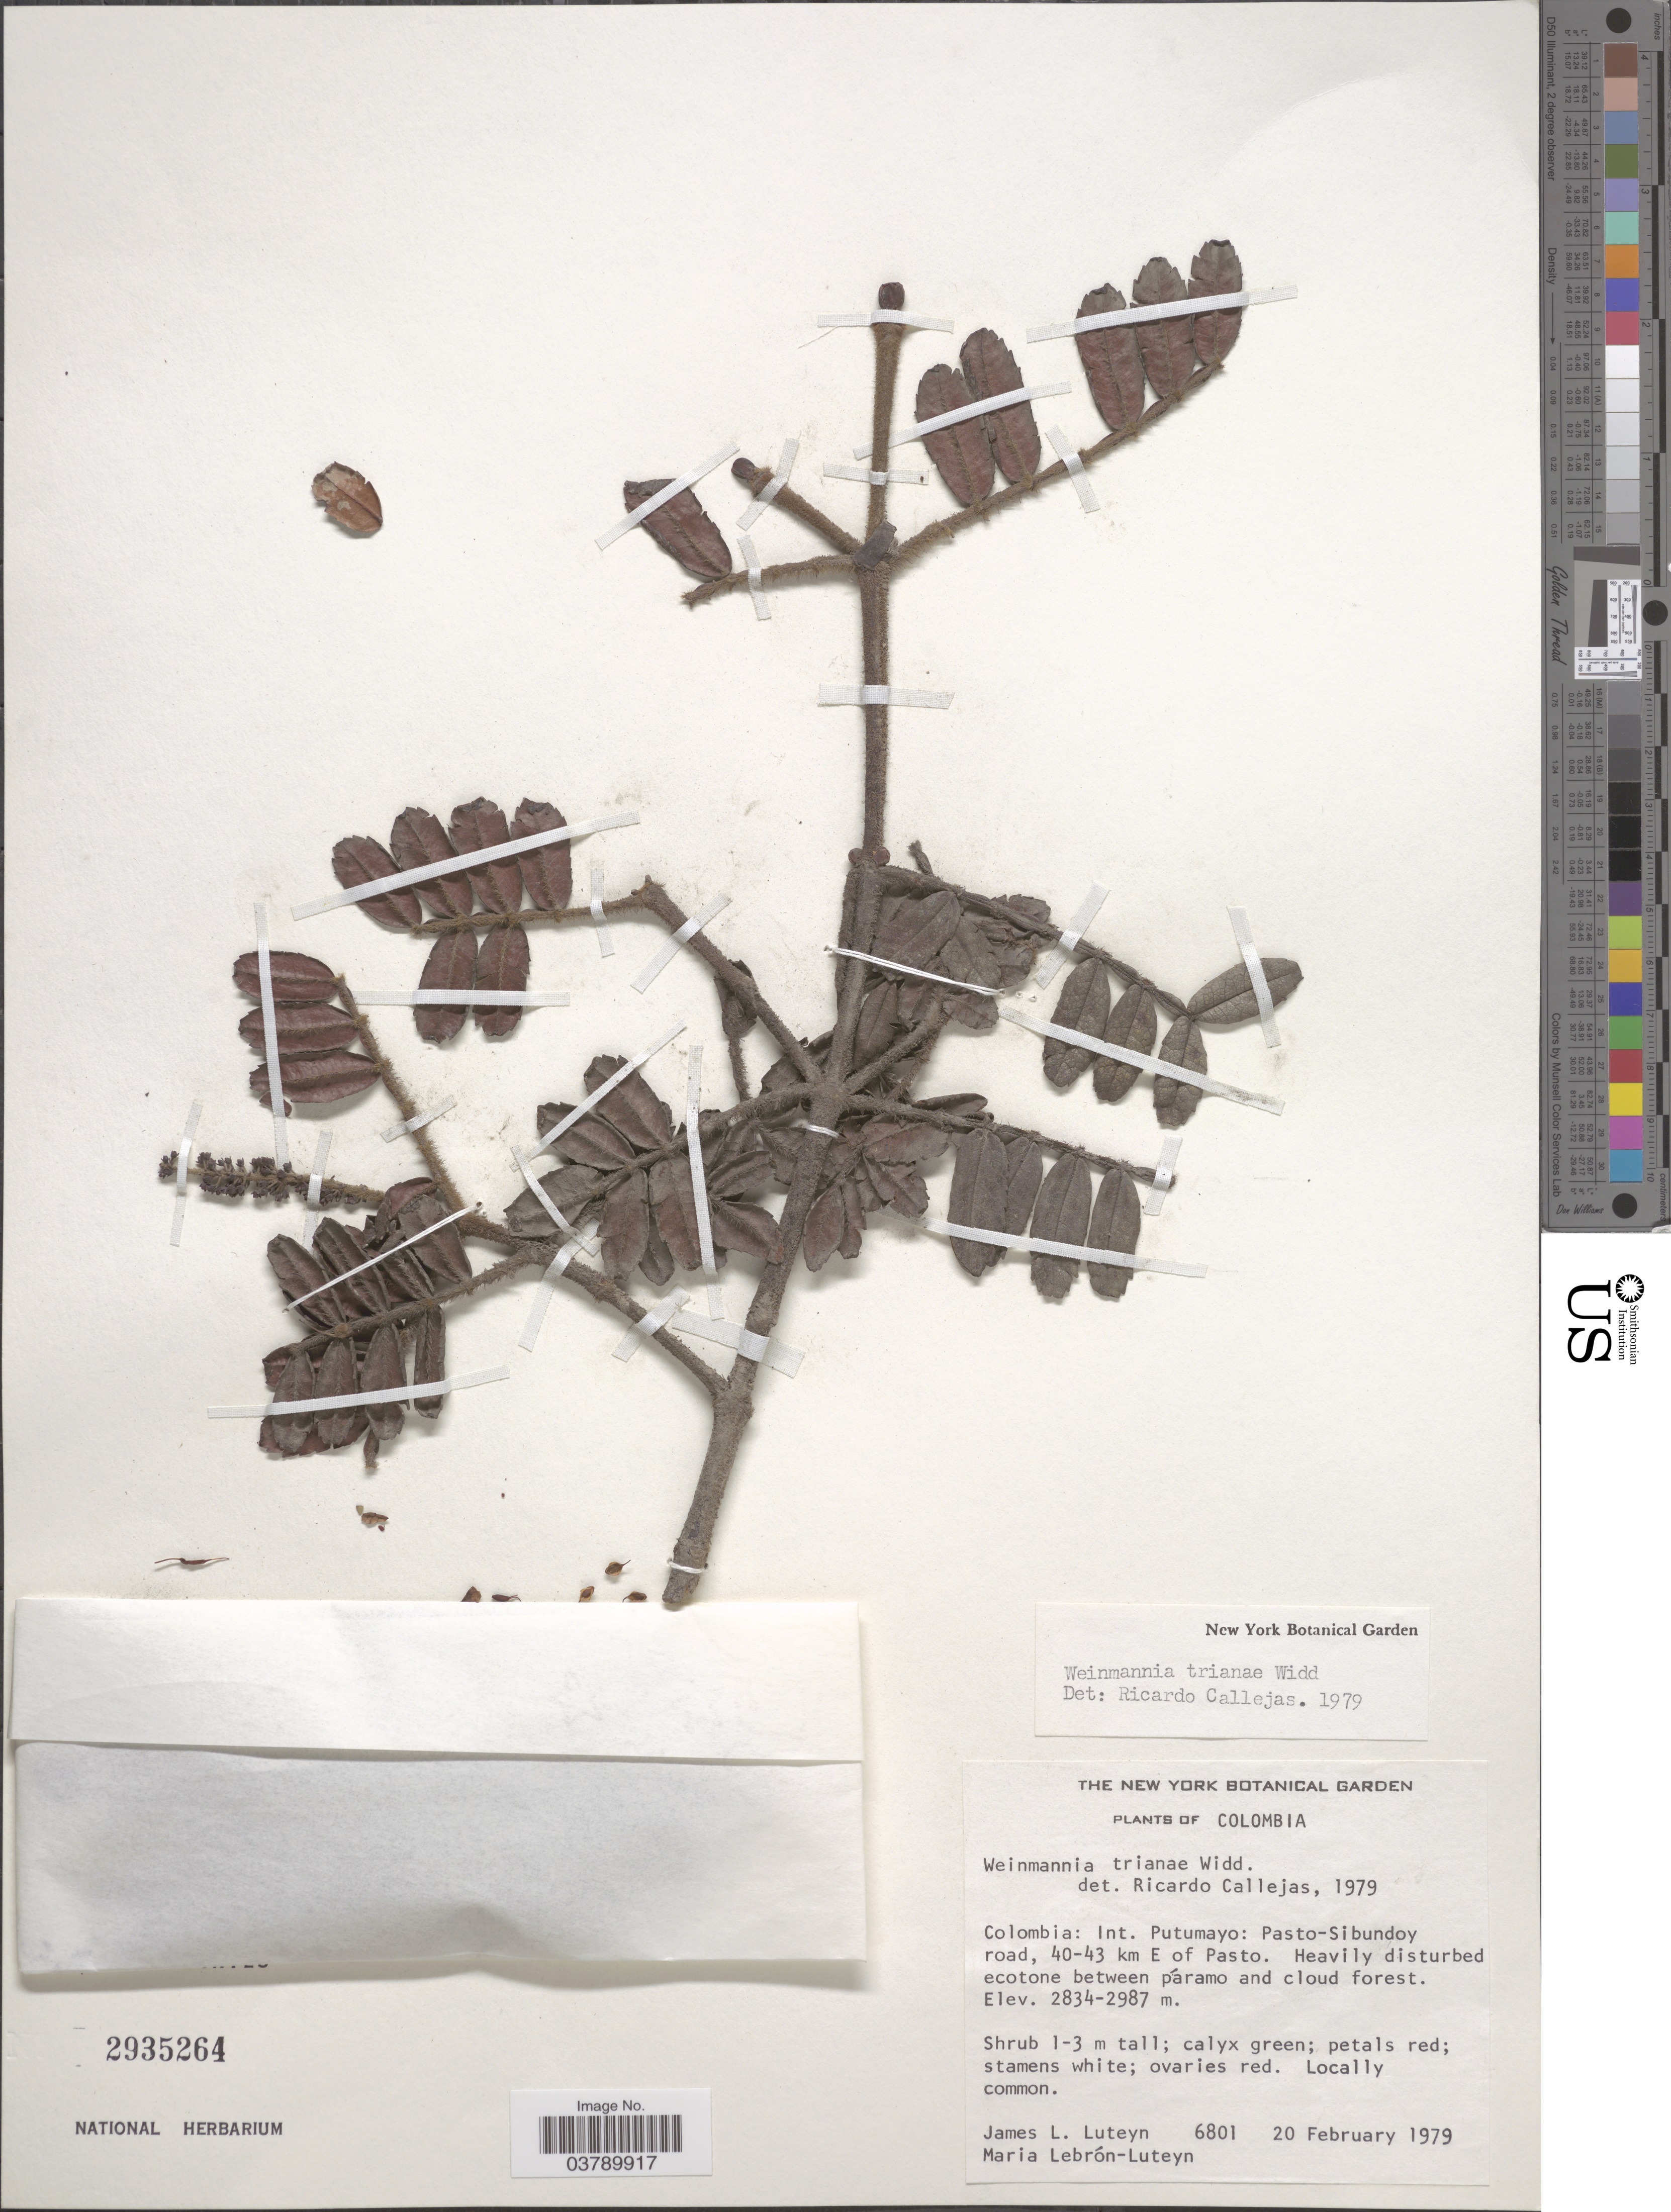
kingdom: Plantae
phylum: Tracheophyta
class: Magnoliopsida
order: Oxalidales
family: Cunoniaceae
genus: Weinmannia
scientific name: Weinmannia trianaea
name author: Wedd.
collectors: J. Luteyn & M. L. Lebrón-Luteyn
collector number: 6801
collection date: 1979-02-20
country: Colombia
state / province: Putumayo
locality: Int. Putumayo: Pasto-Sibundoy road, 40-43 km E of Pasto.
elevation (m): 2834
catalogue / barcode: US 2935264